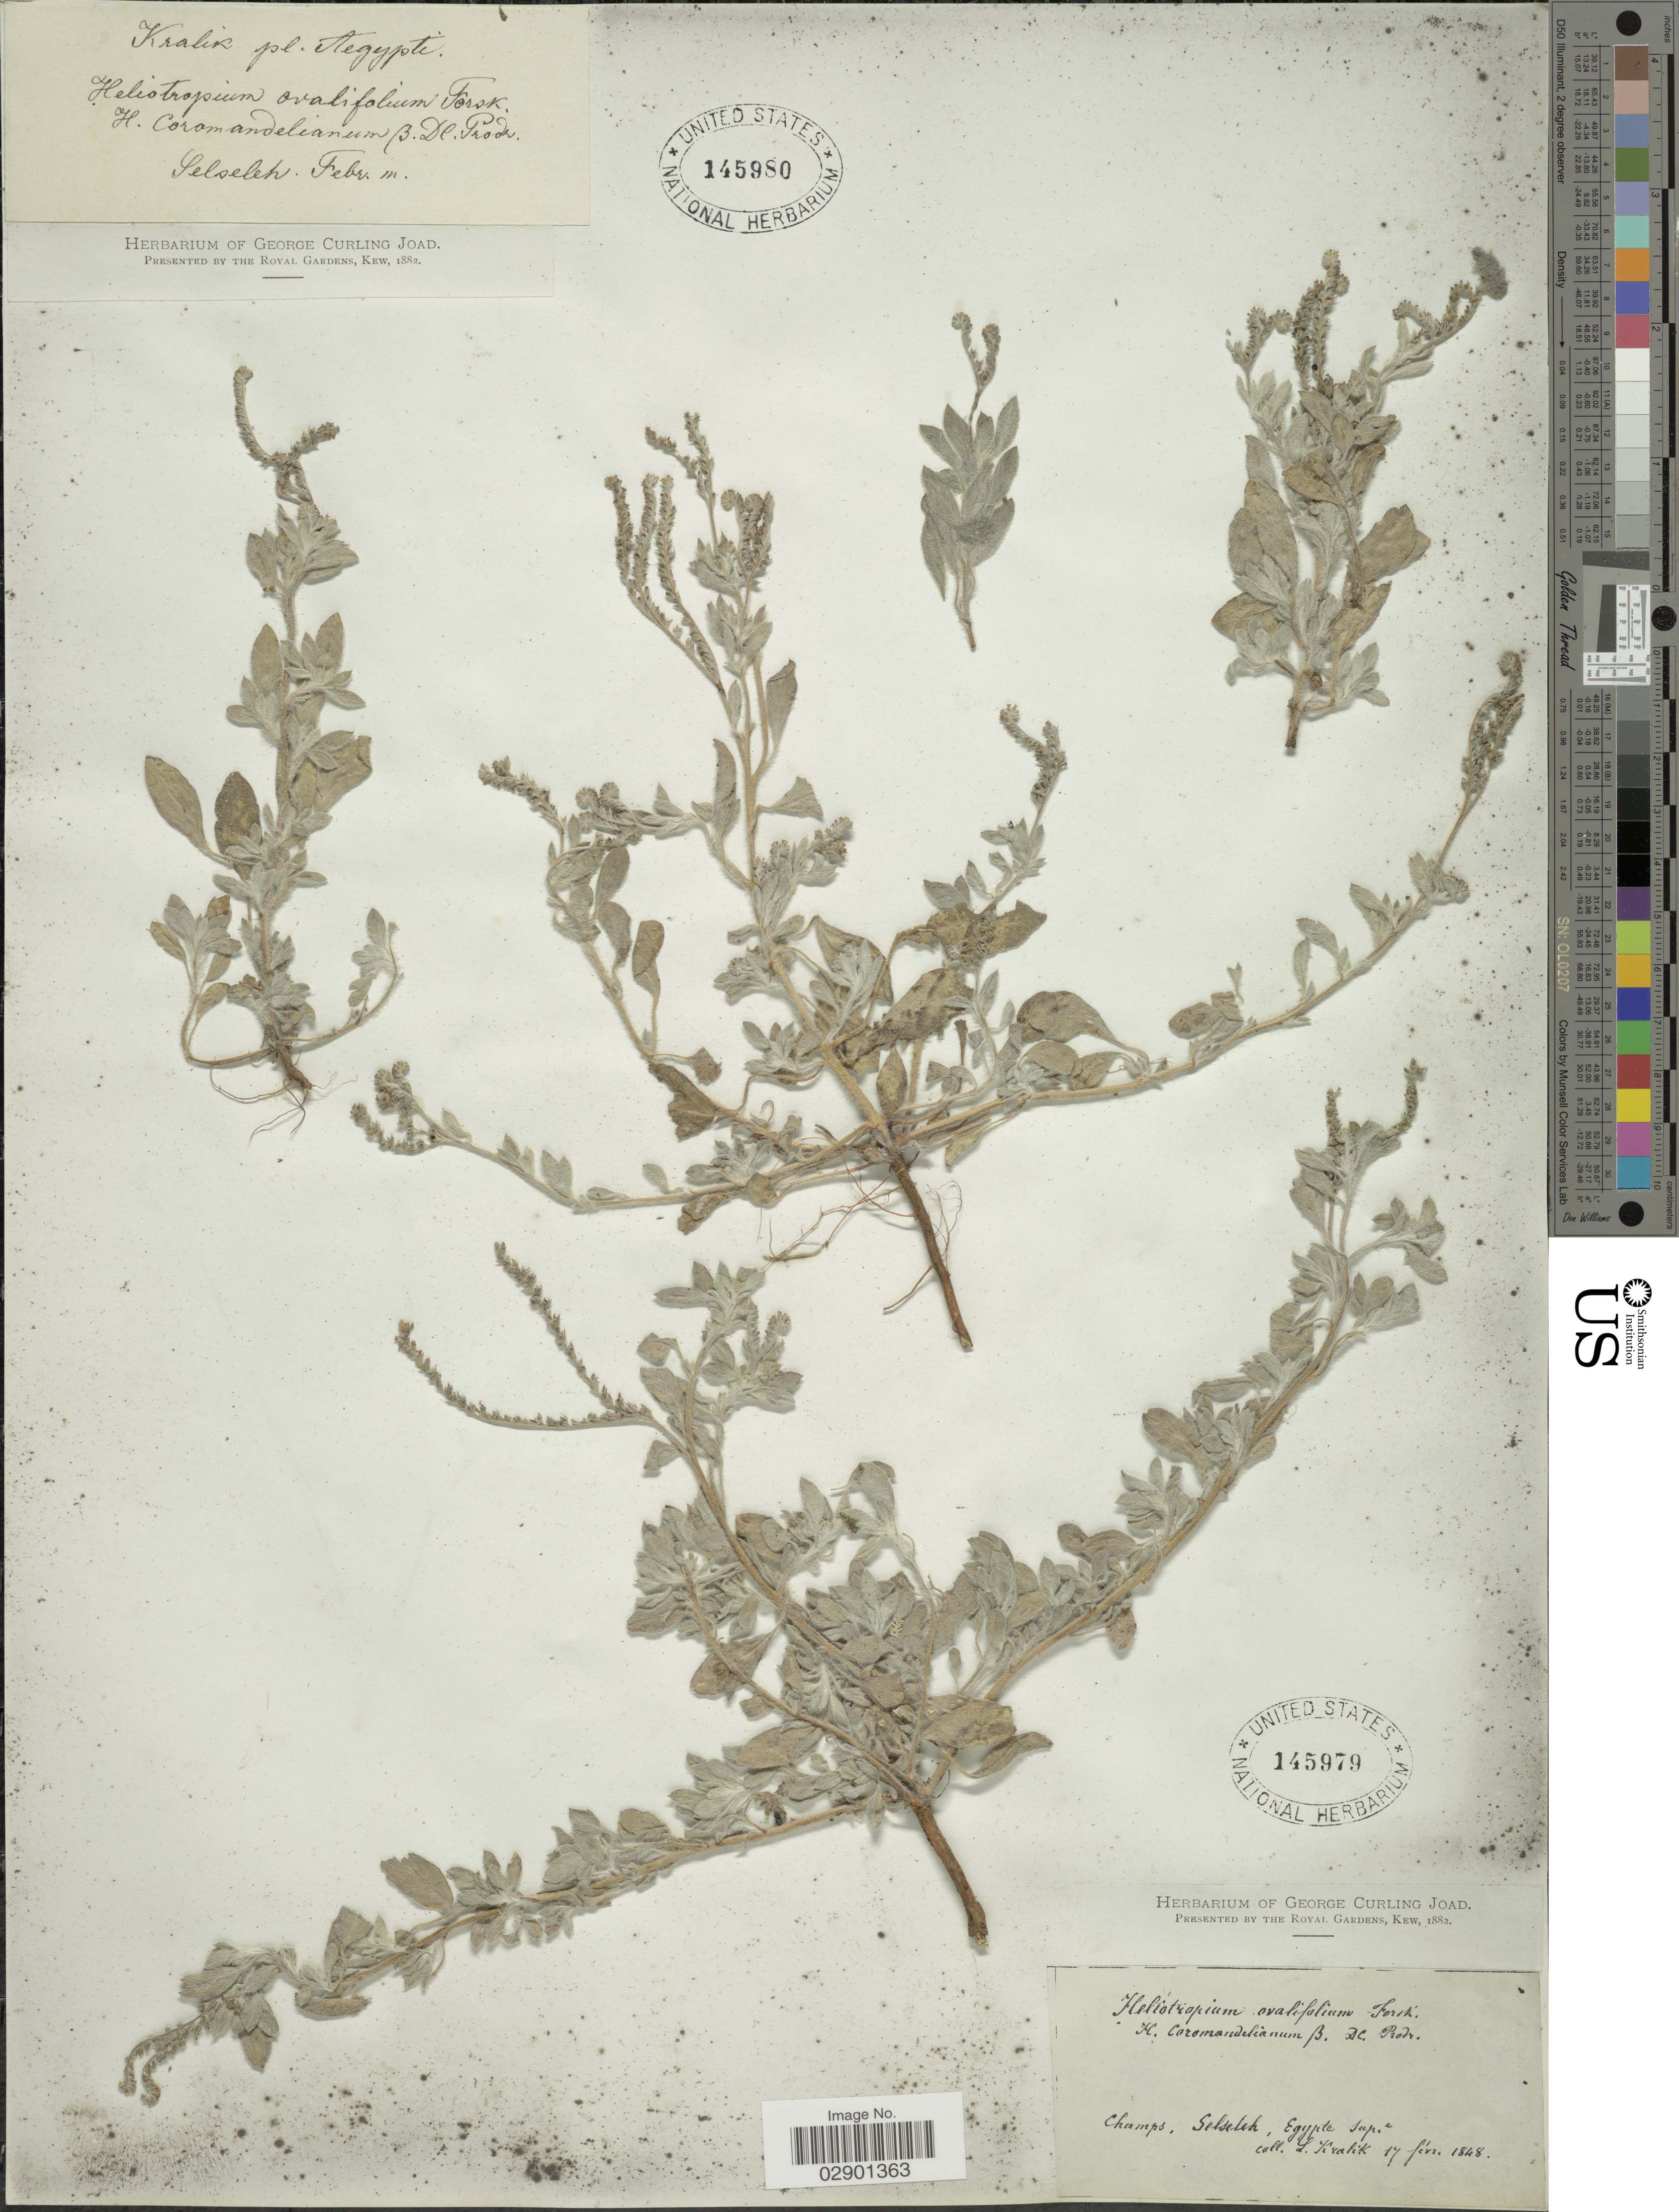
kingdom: Plantae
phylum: Tracheophyta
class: Magnoliopsida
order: Boraginales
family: Heliotropiaceae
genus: Heliotropium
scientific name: Heliotropium ovalifolium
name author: Forssk.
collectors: Kralik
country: Egypt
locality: Selseleh.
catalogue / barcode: US 145980-2